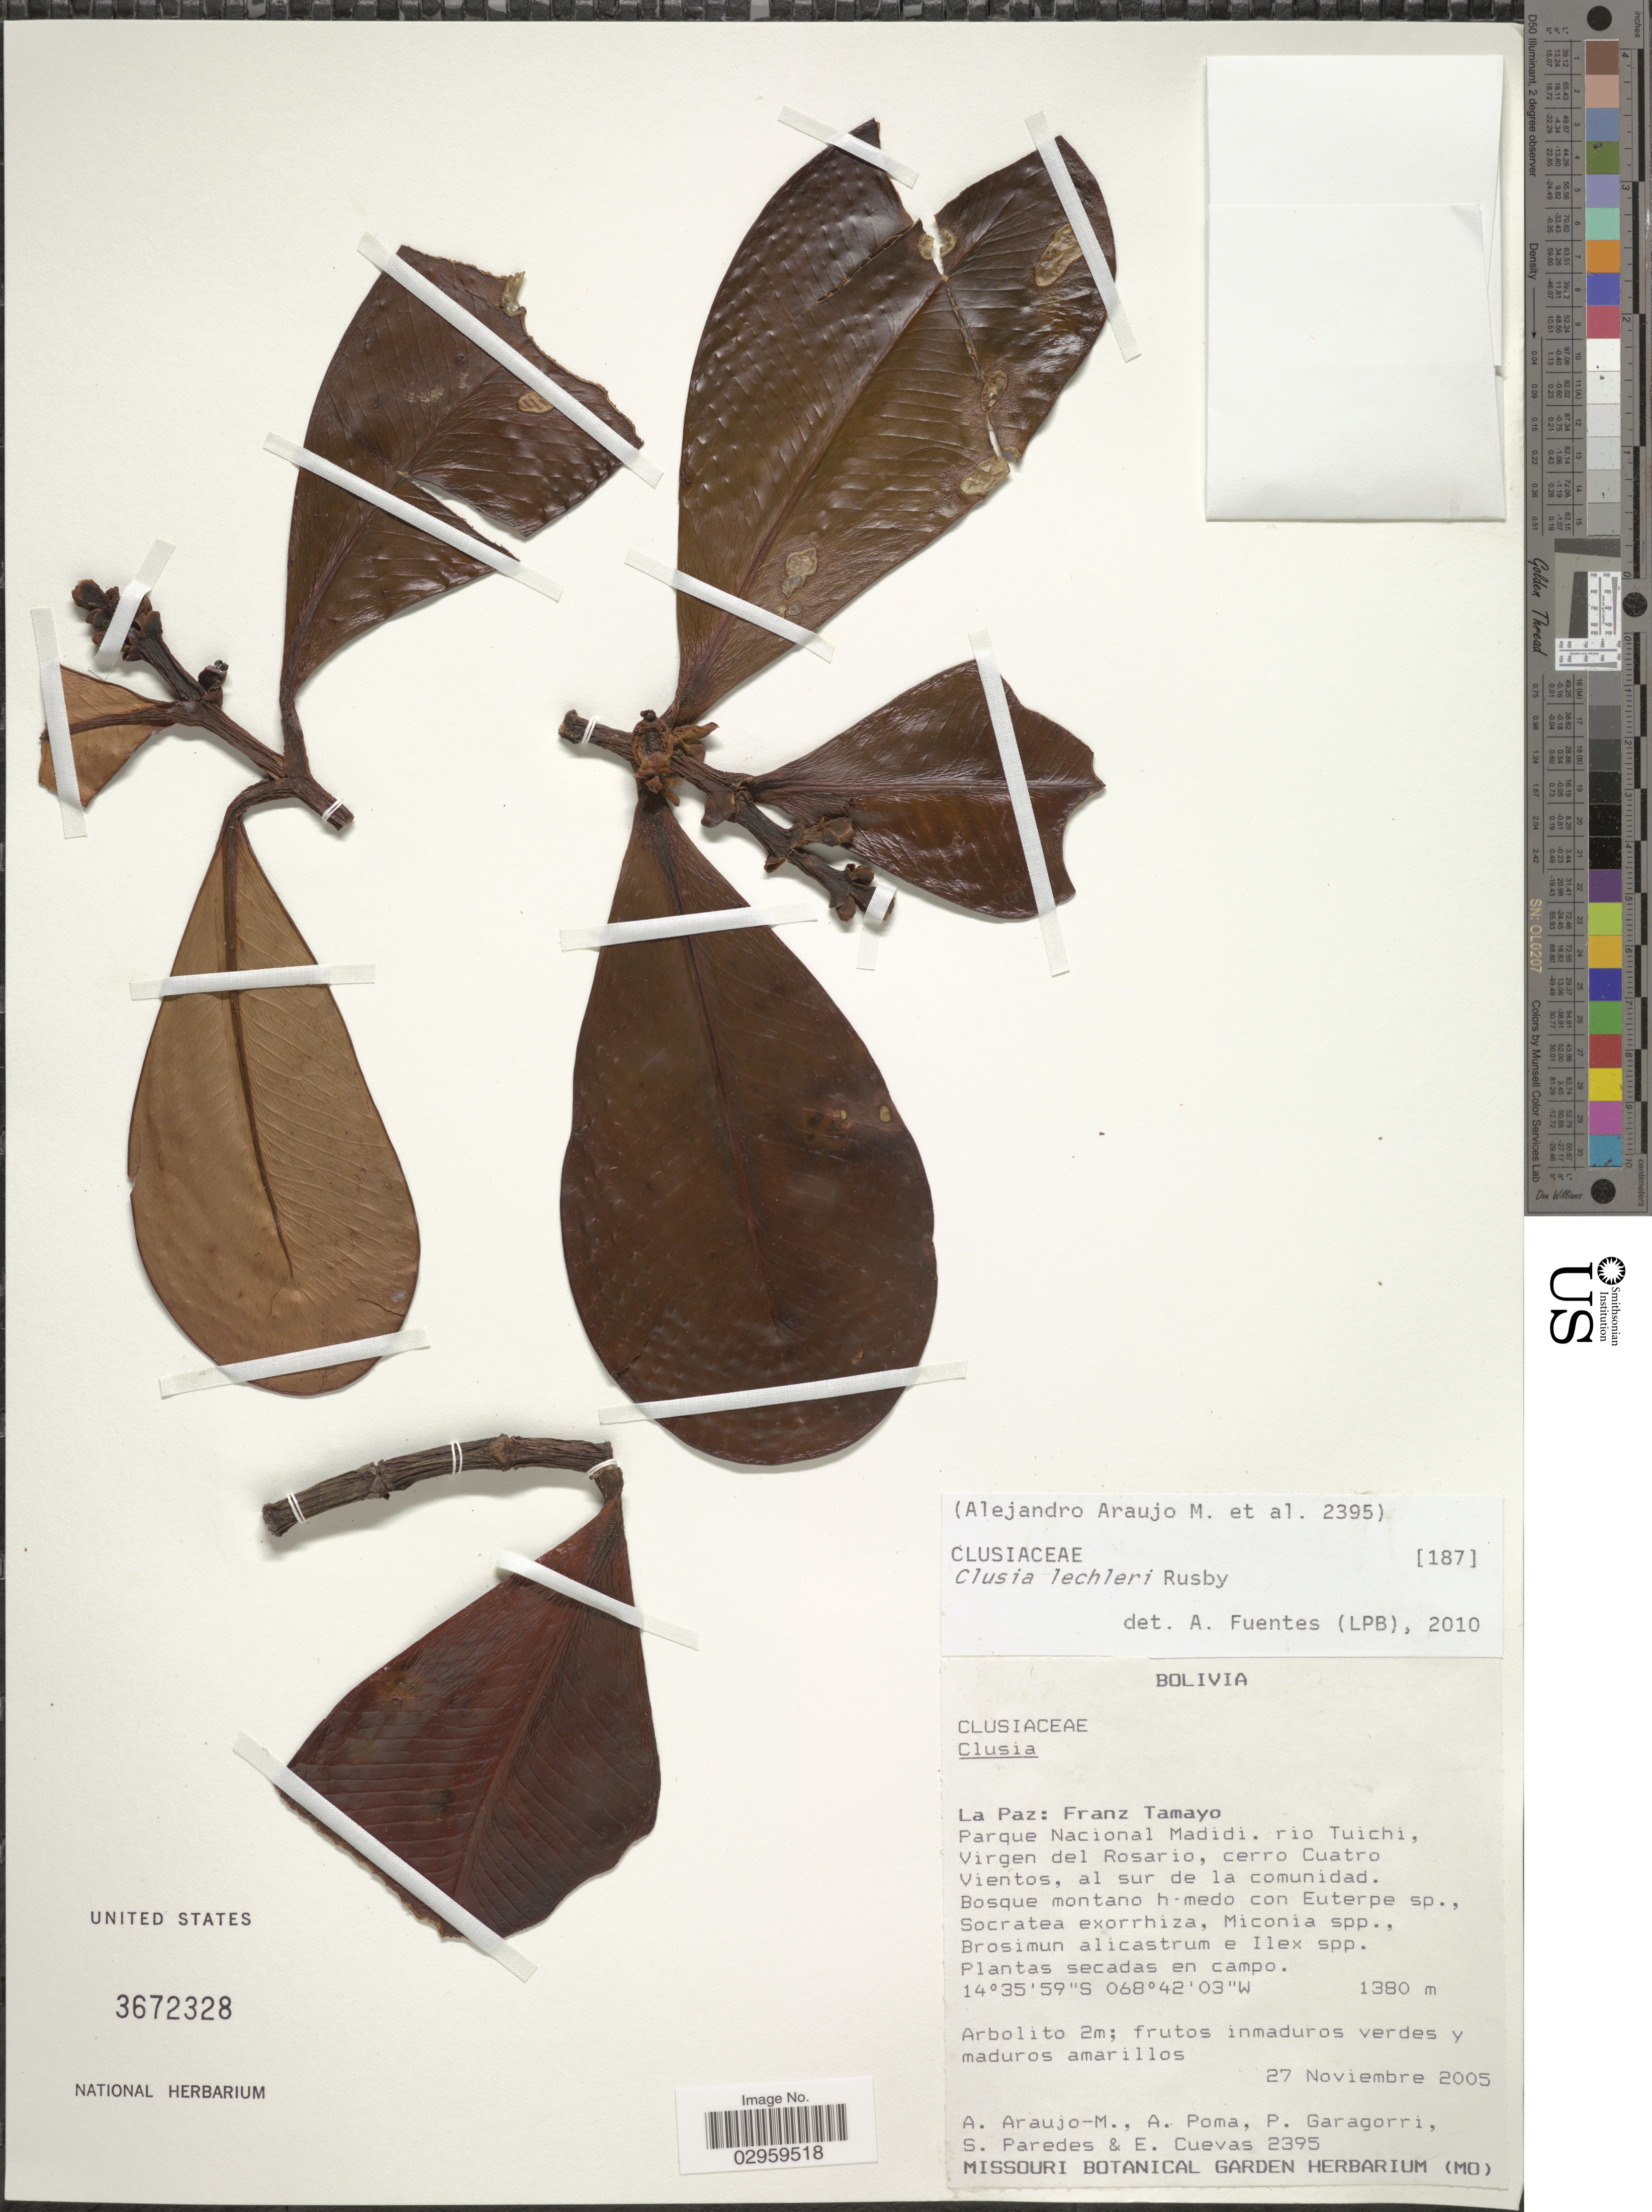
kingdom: Plantae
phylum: Tracheophyta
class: Magnoliopsida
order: Malpighiales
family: Clusiaceae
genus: Clusia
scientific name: Clusia lechleri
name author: Rusby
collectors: A. Araujo-M., A. Poma, P. Garagorri, S. Paredes & E. Cuevas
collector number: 2395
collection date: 2005-11-27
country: Bolivia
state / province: La Paz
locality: La Paz: Franz Tamayo. Parque Nacional Madidi. rio Tuichi, Virgen del Rosario, cerro Cuatro Vientos, al sur de la comunidad.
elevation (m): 1380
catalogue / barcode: US 3672328